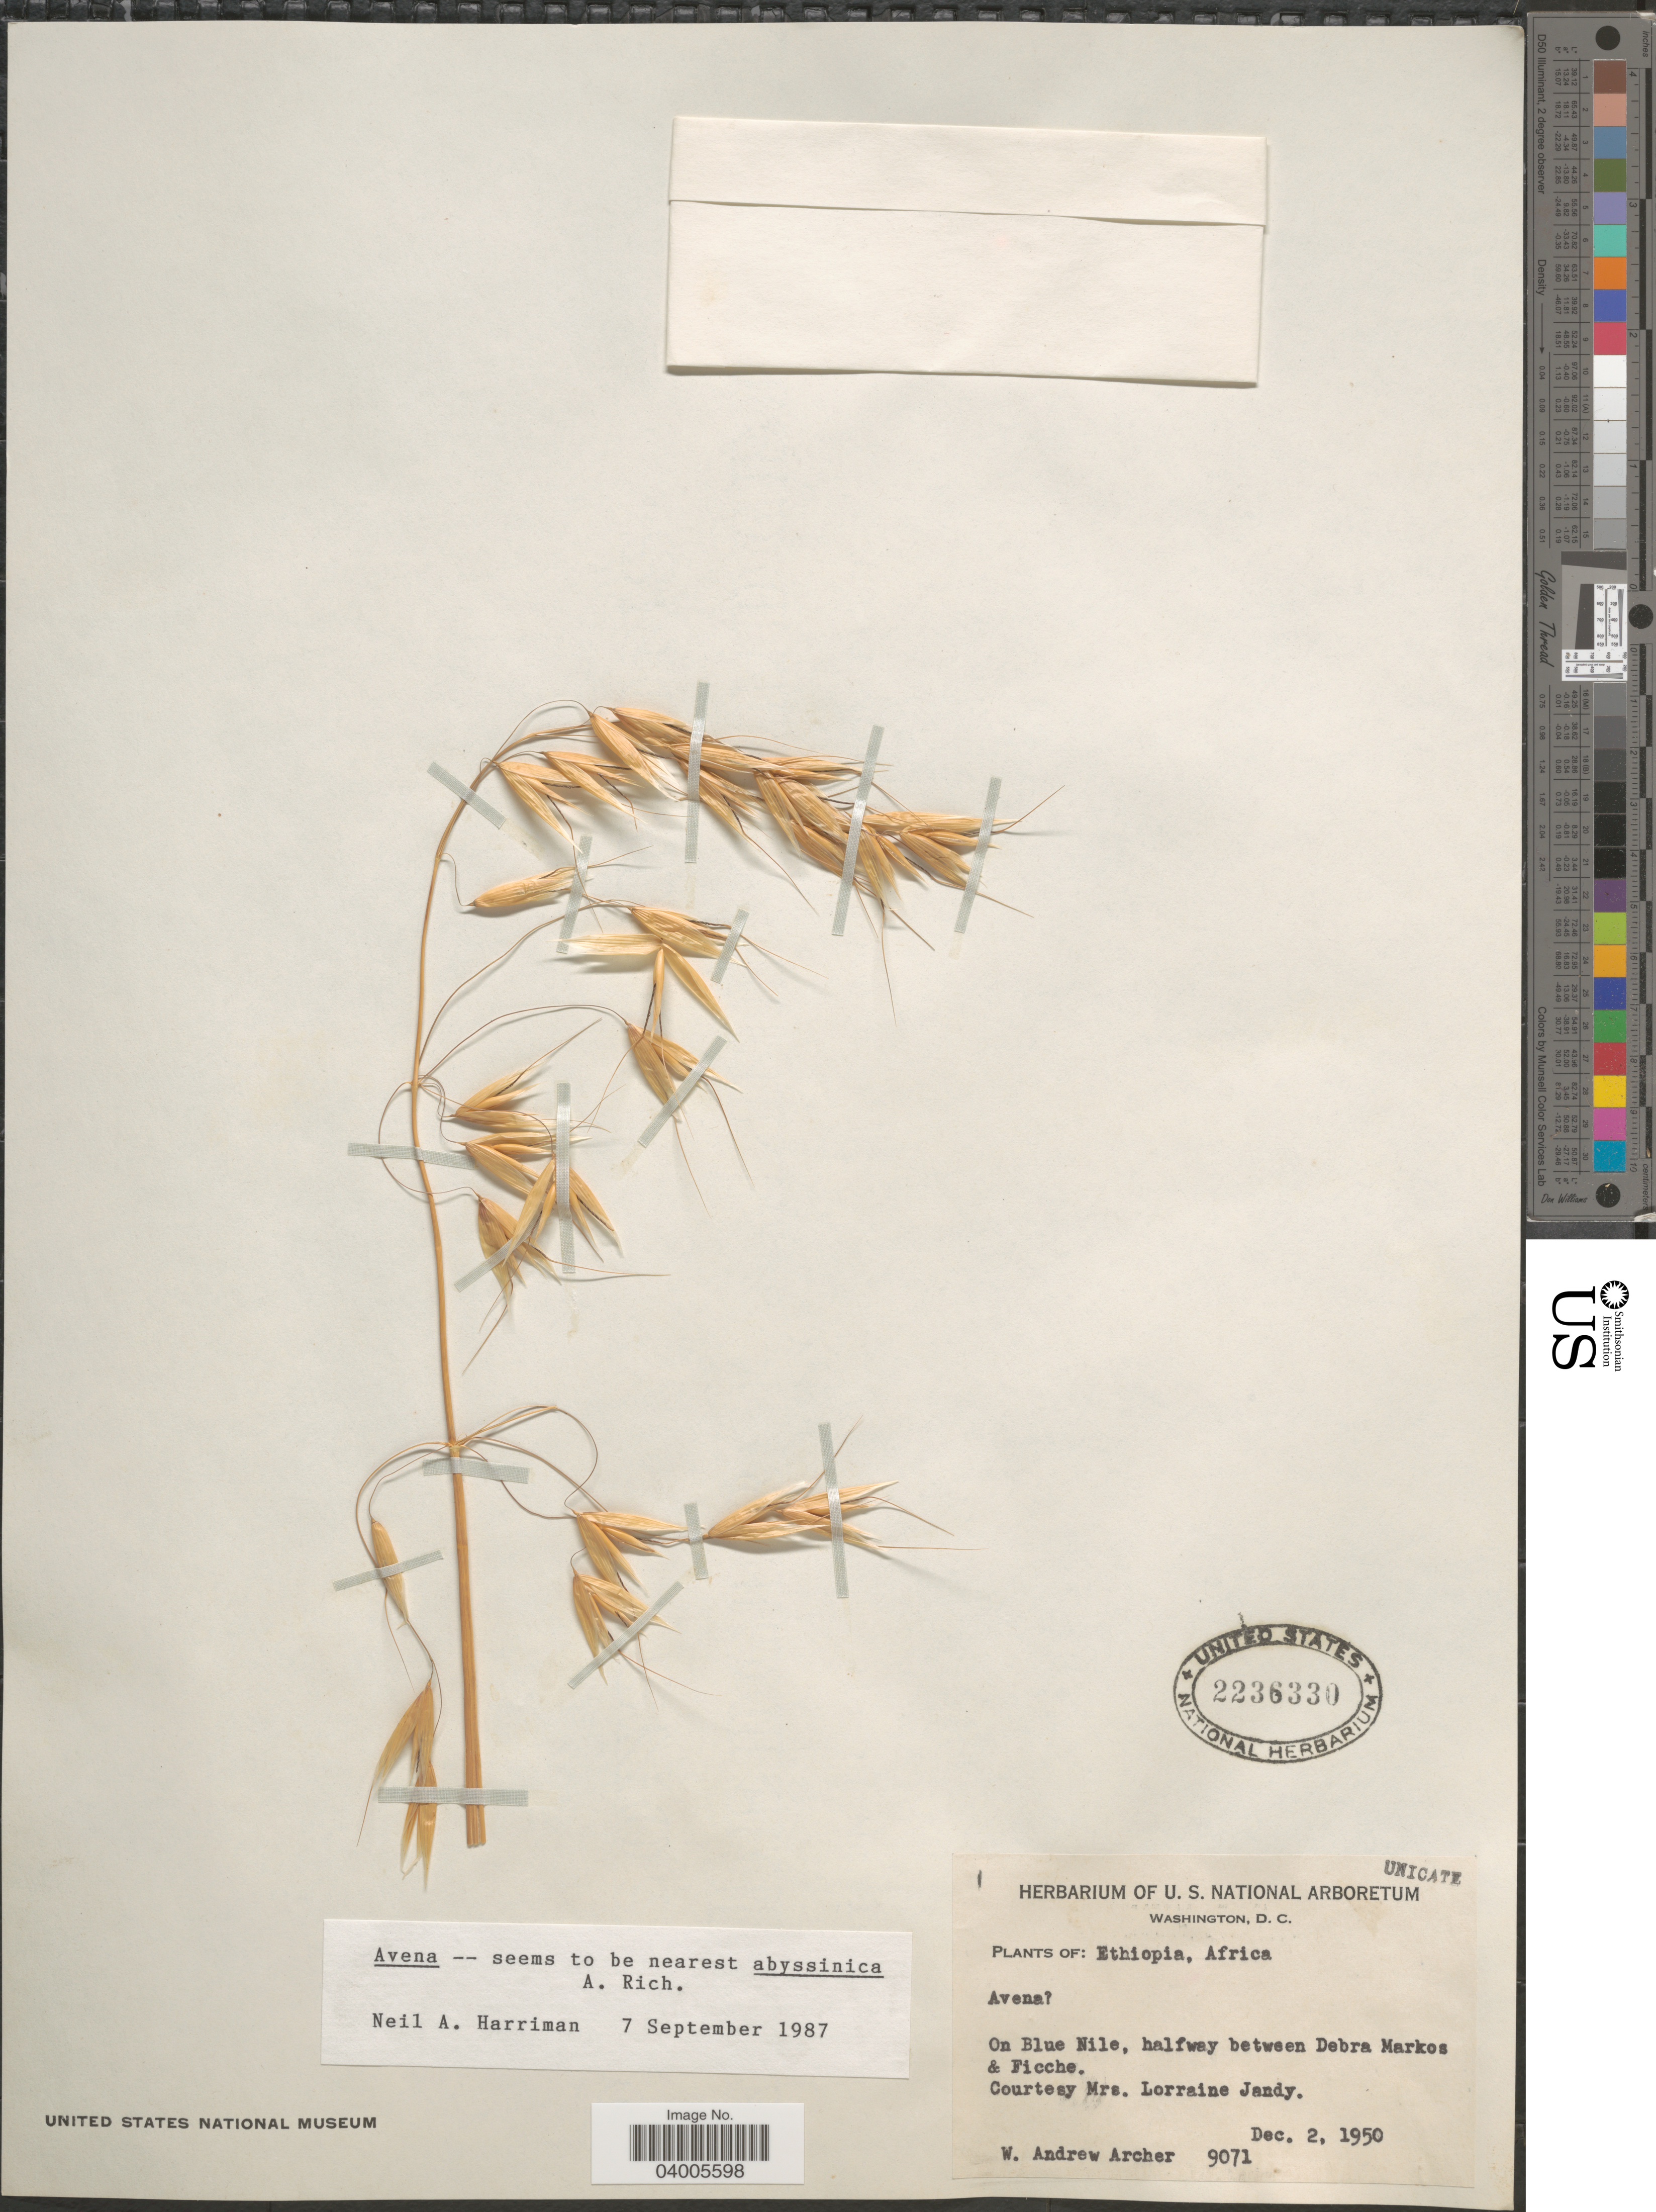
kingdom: Plantae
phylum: Tracheophyta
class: Liliopsida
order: Poales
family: Poaceae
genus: Avena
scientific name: Avena abyssinica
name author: K. Hochst.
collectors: W. A. Archer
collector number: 9071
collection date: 1950-12-02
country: Ethiopia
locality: On Blue Nile, halfway between Debra Markos & Ficche.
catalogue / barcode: US 2236330